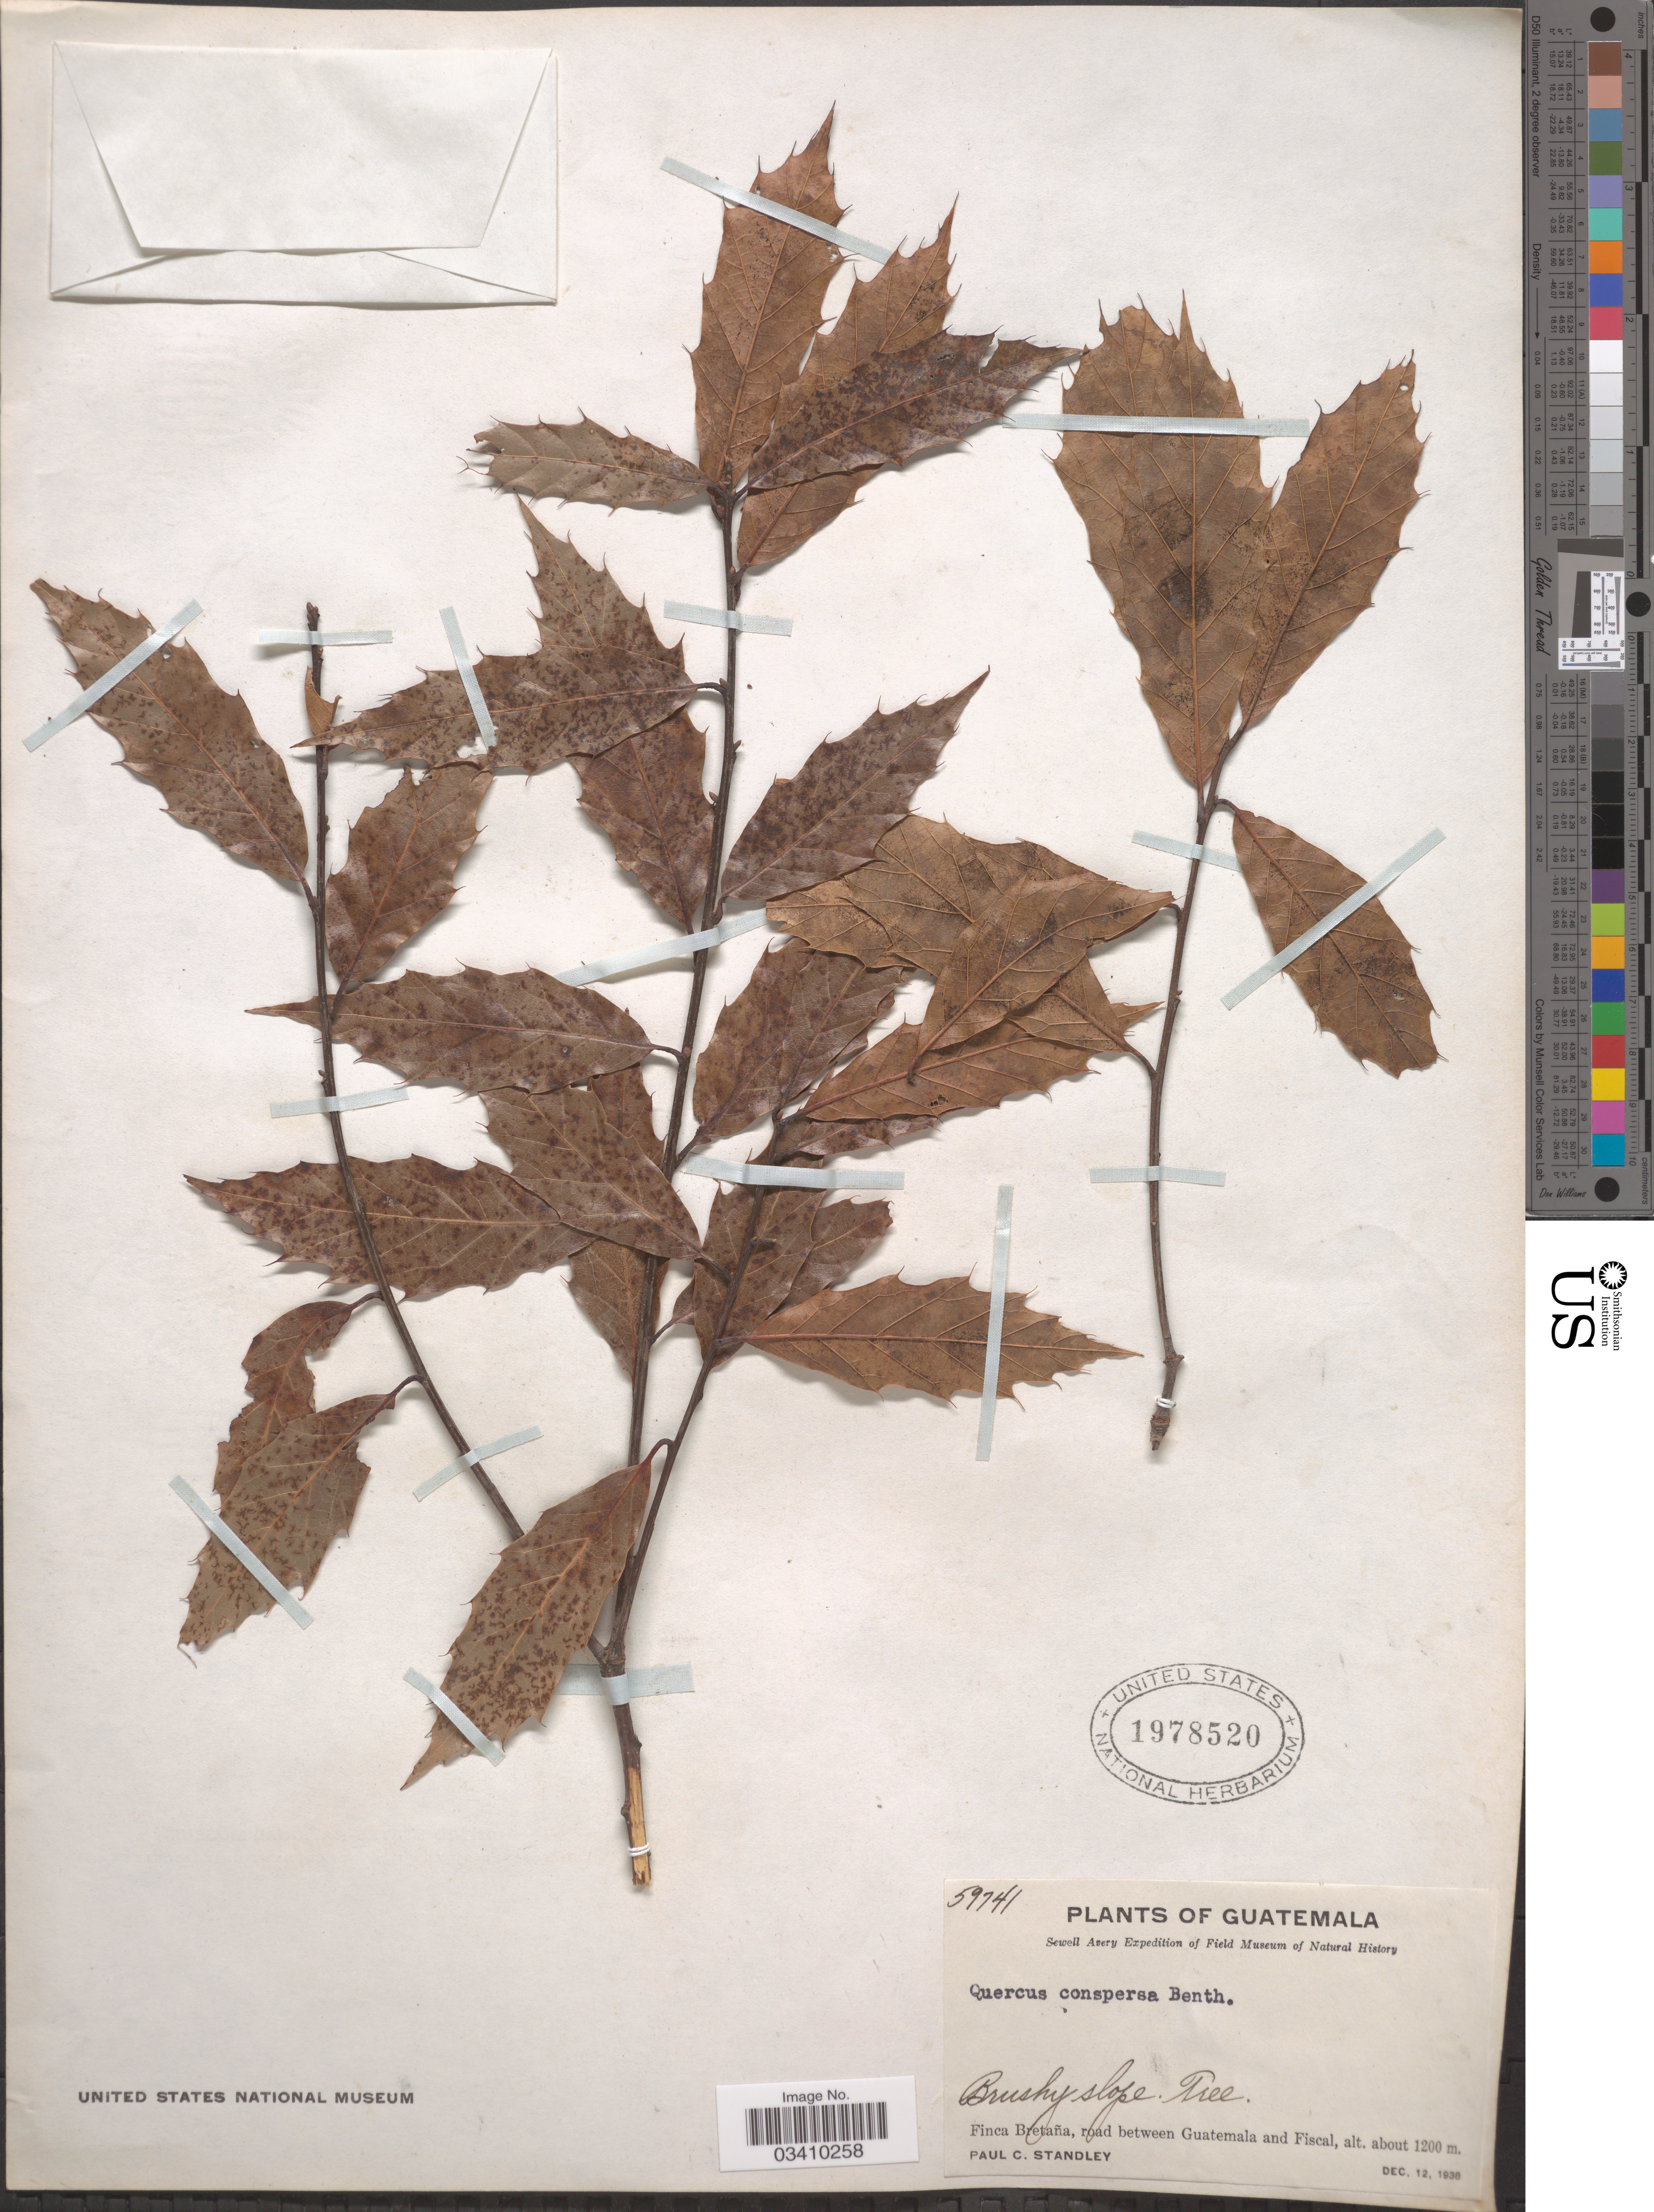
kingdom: Plantae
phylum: Tracheophyta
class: Magnoliopsida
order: Fagales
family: Fagaceae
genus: Quercus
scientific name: Quercus conspersa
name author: Benth.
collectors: P. C. Standley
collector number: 59741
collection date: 1938-12-12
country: Guatemala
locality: Finca Bretaña, road between Guatemala and Fiscal.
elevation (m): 1200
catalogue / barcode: US 1978520